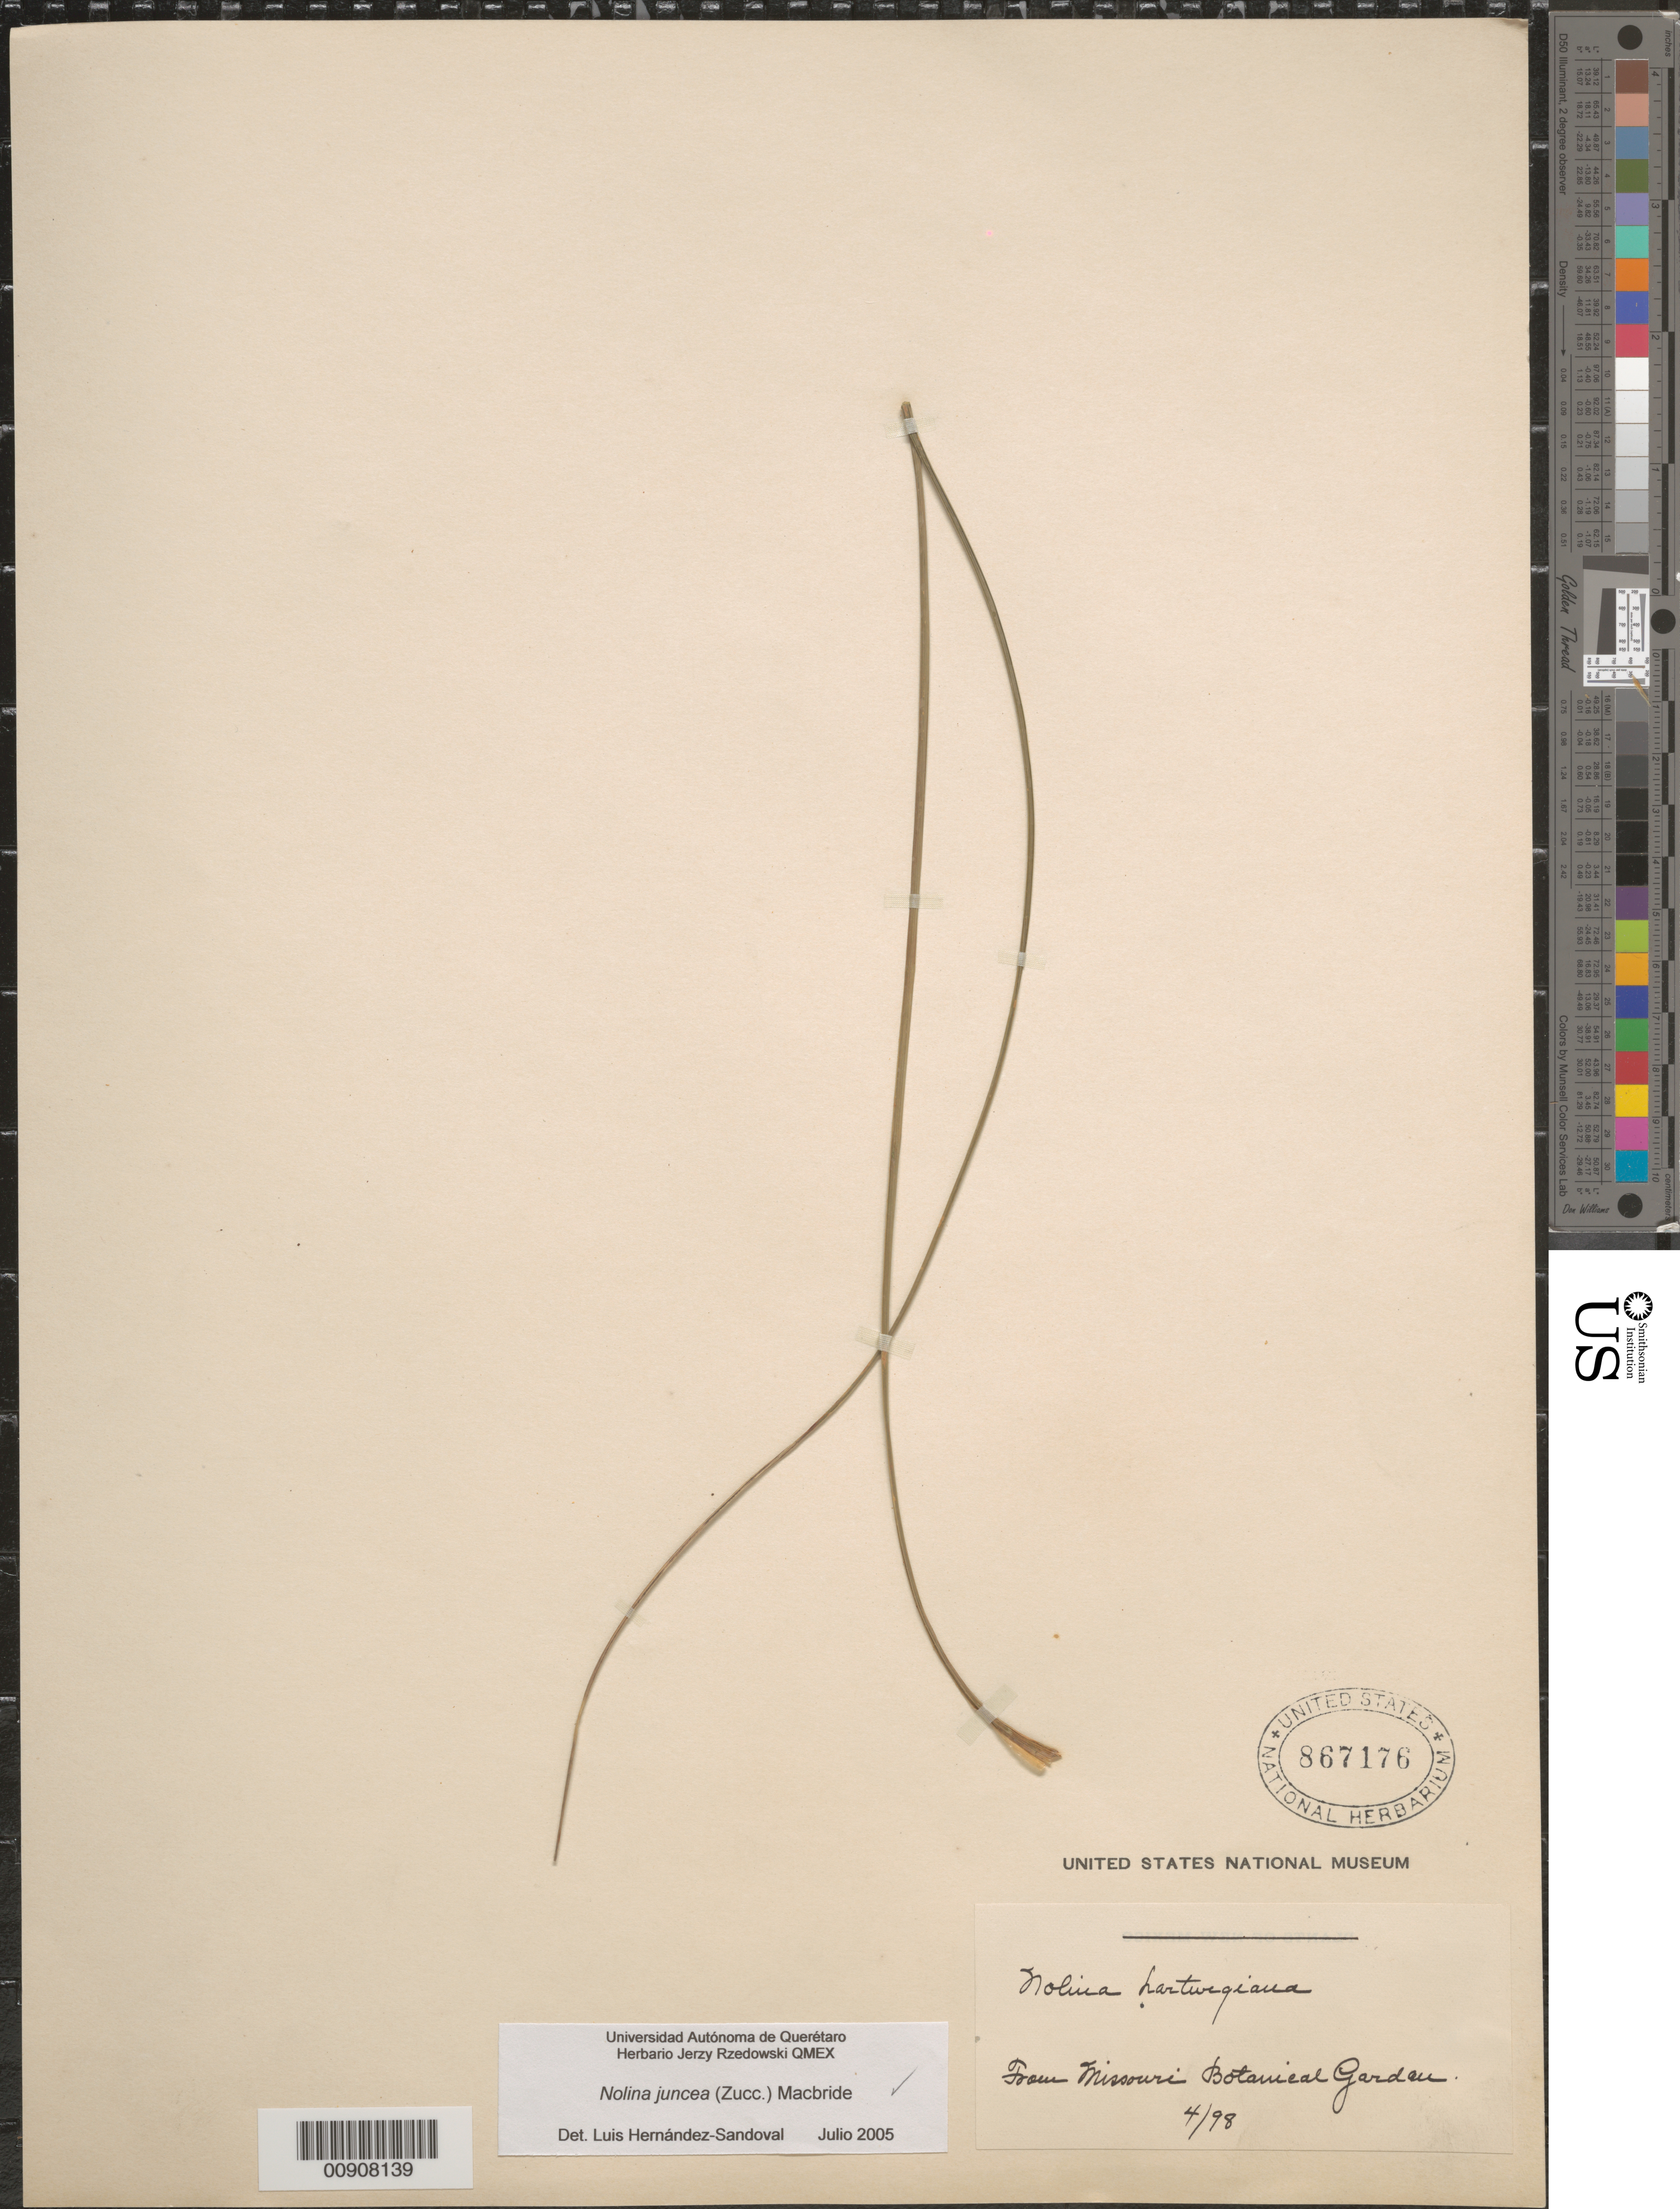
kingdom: Plantae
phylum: Tracheophyta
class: Liliopsida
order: Asparagales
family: Asparagaceae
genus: Nolina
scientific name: Nolina juncea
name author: (Zucc.) J.F. Macbr.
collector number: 4/98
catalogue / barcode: US 867176